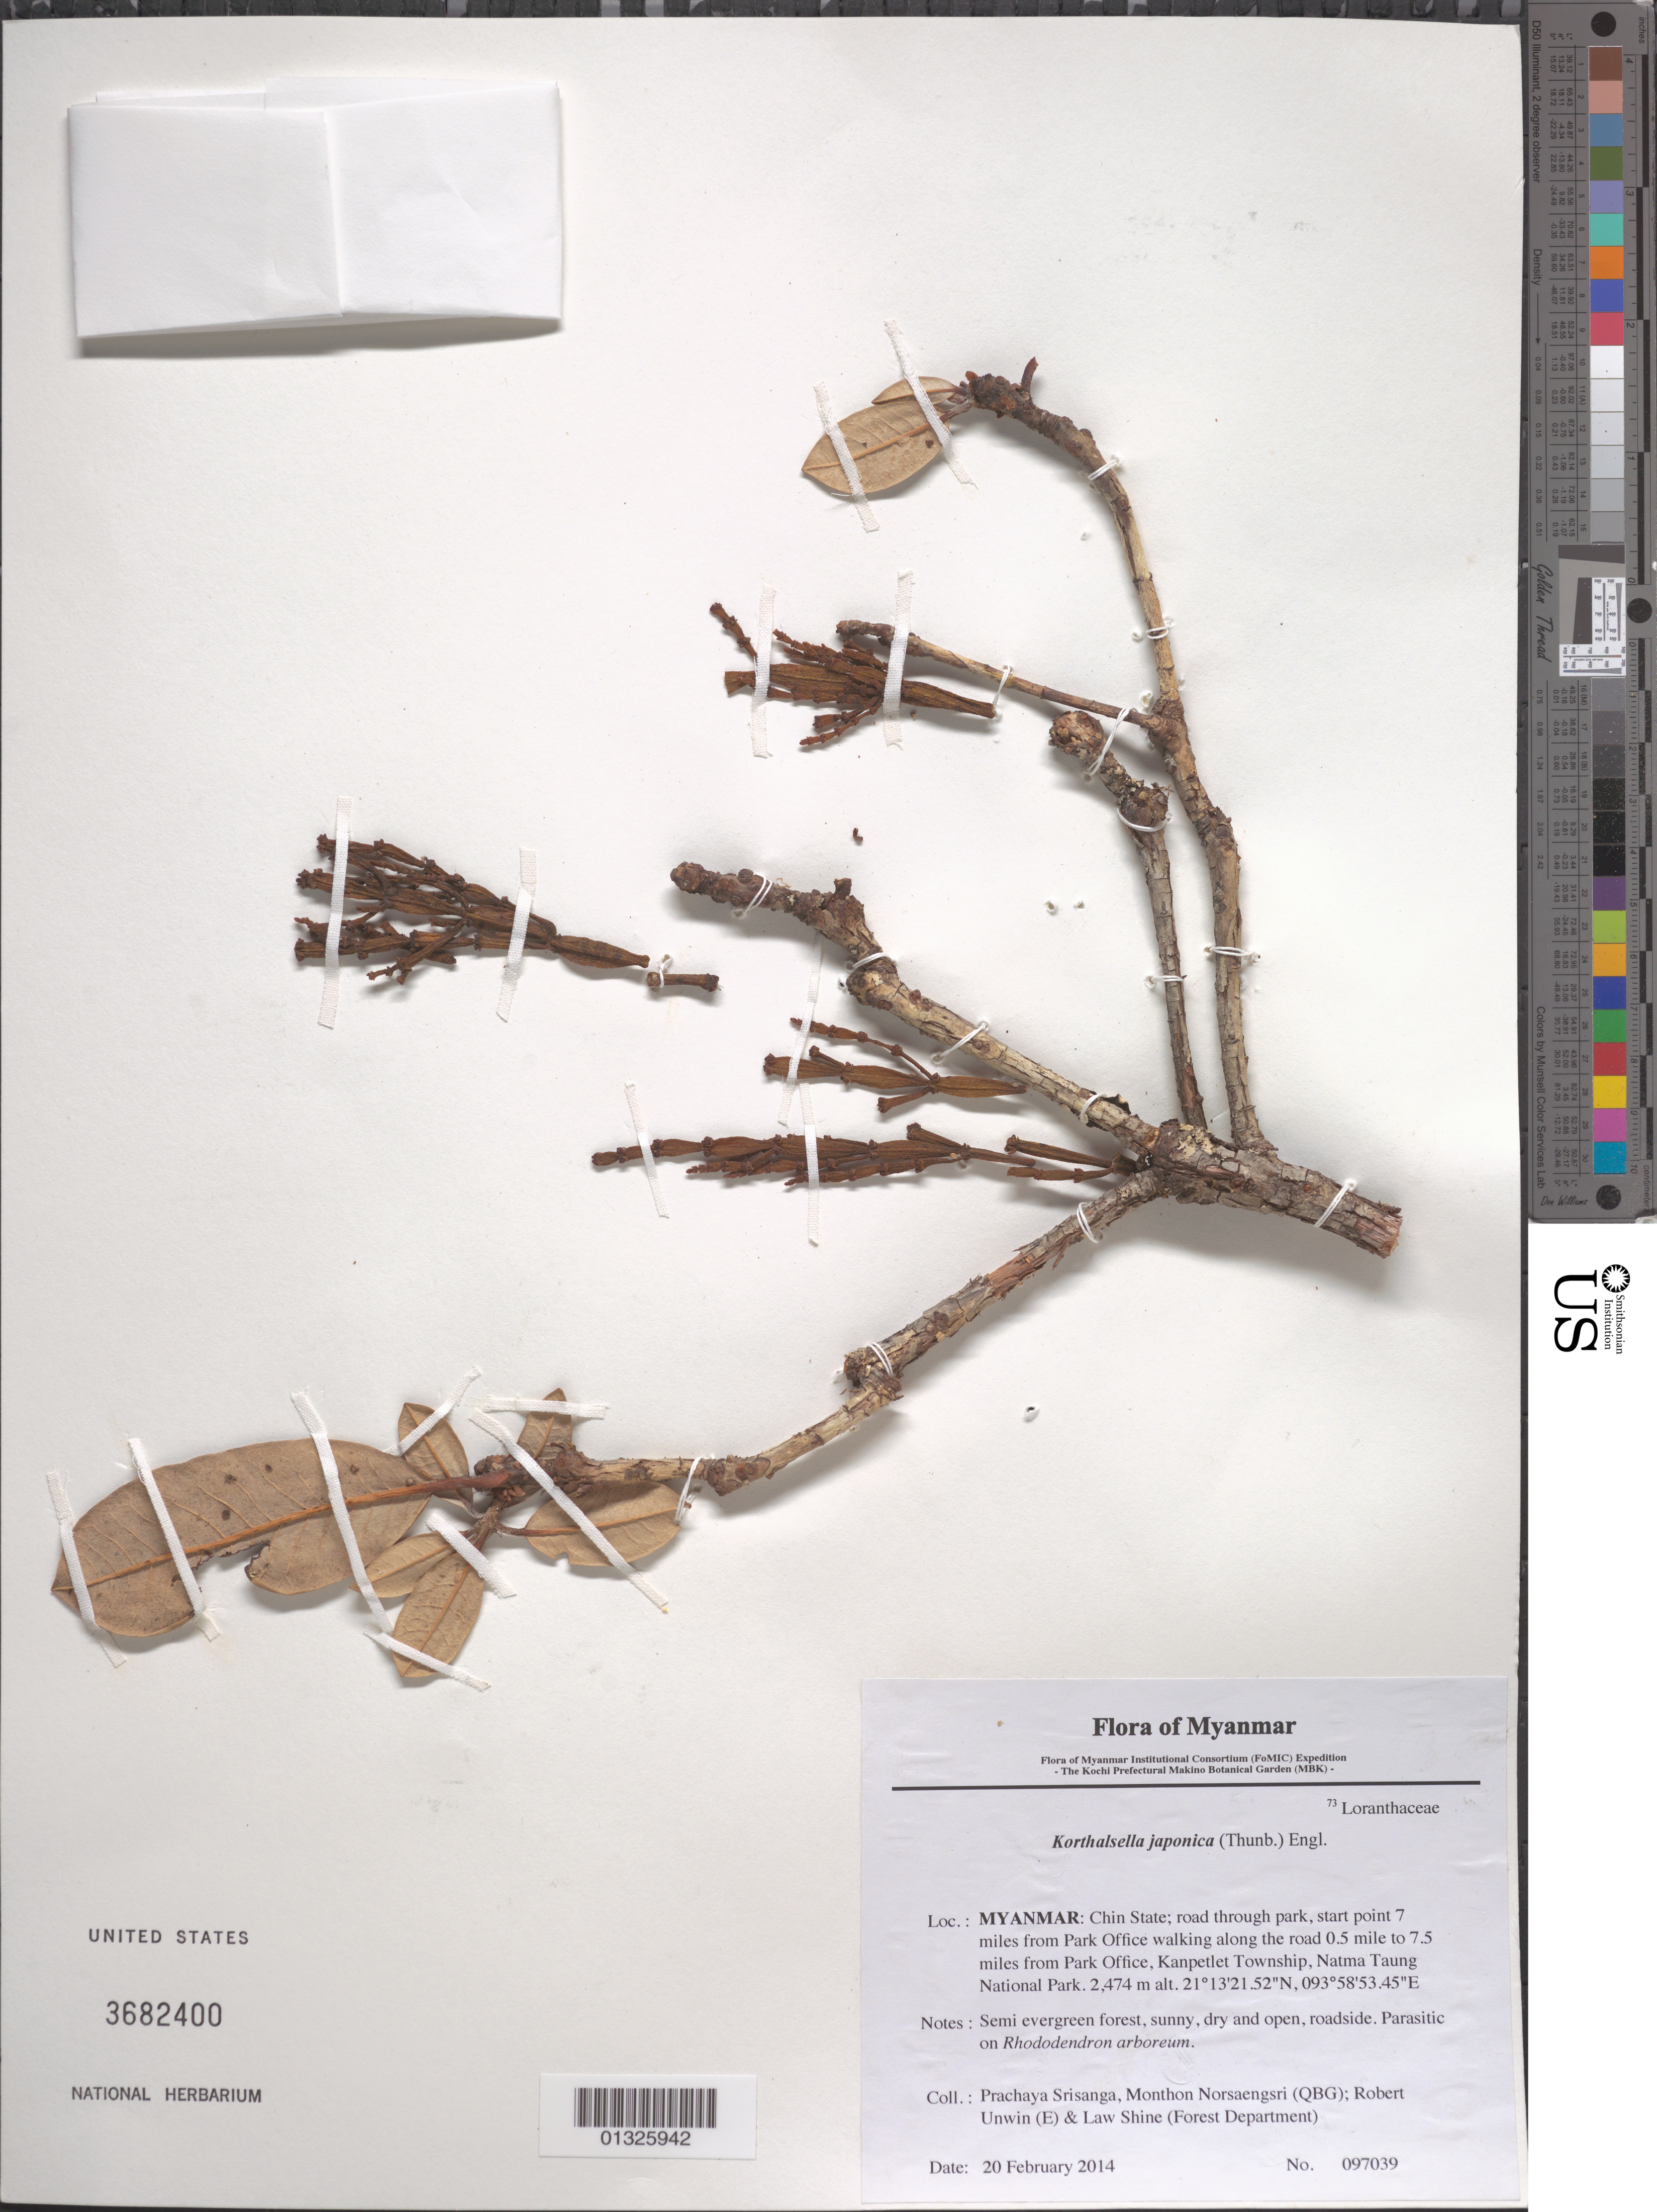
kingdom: Plantae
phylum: Tracheophyta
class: Magnoliopsida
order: Santalales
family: Viscaceae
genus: Korthalsella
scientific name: Korthalsella japonica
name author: (Thunb.) Engl.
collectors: P. Srisanga, M. Norsaengsri, R. Unwin & L. Shine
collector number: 97039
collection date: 2014-02-20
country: Myanmar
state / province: Chin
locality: Road through park, start point 7 miles from Park Office walking along the road 0.5 mile to 7.5 miles from Park Office, Kanpetlet Township, Natma Taung National Park.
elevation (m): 2474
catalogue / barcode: US 3682400